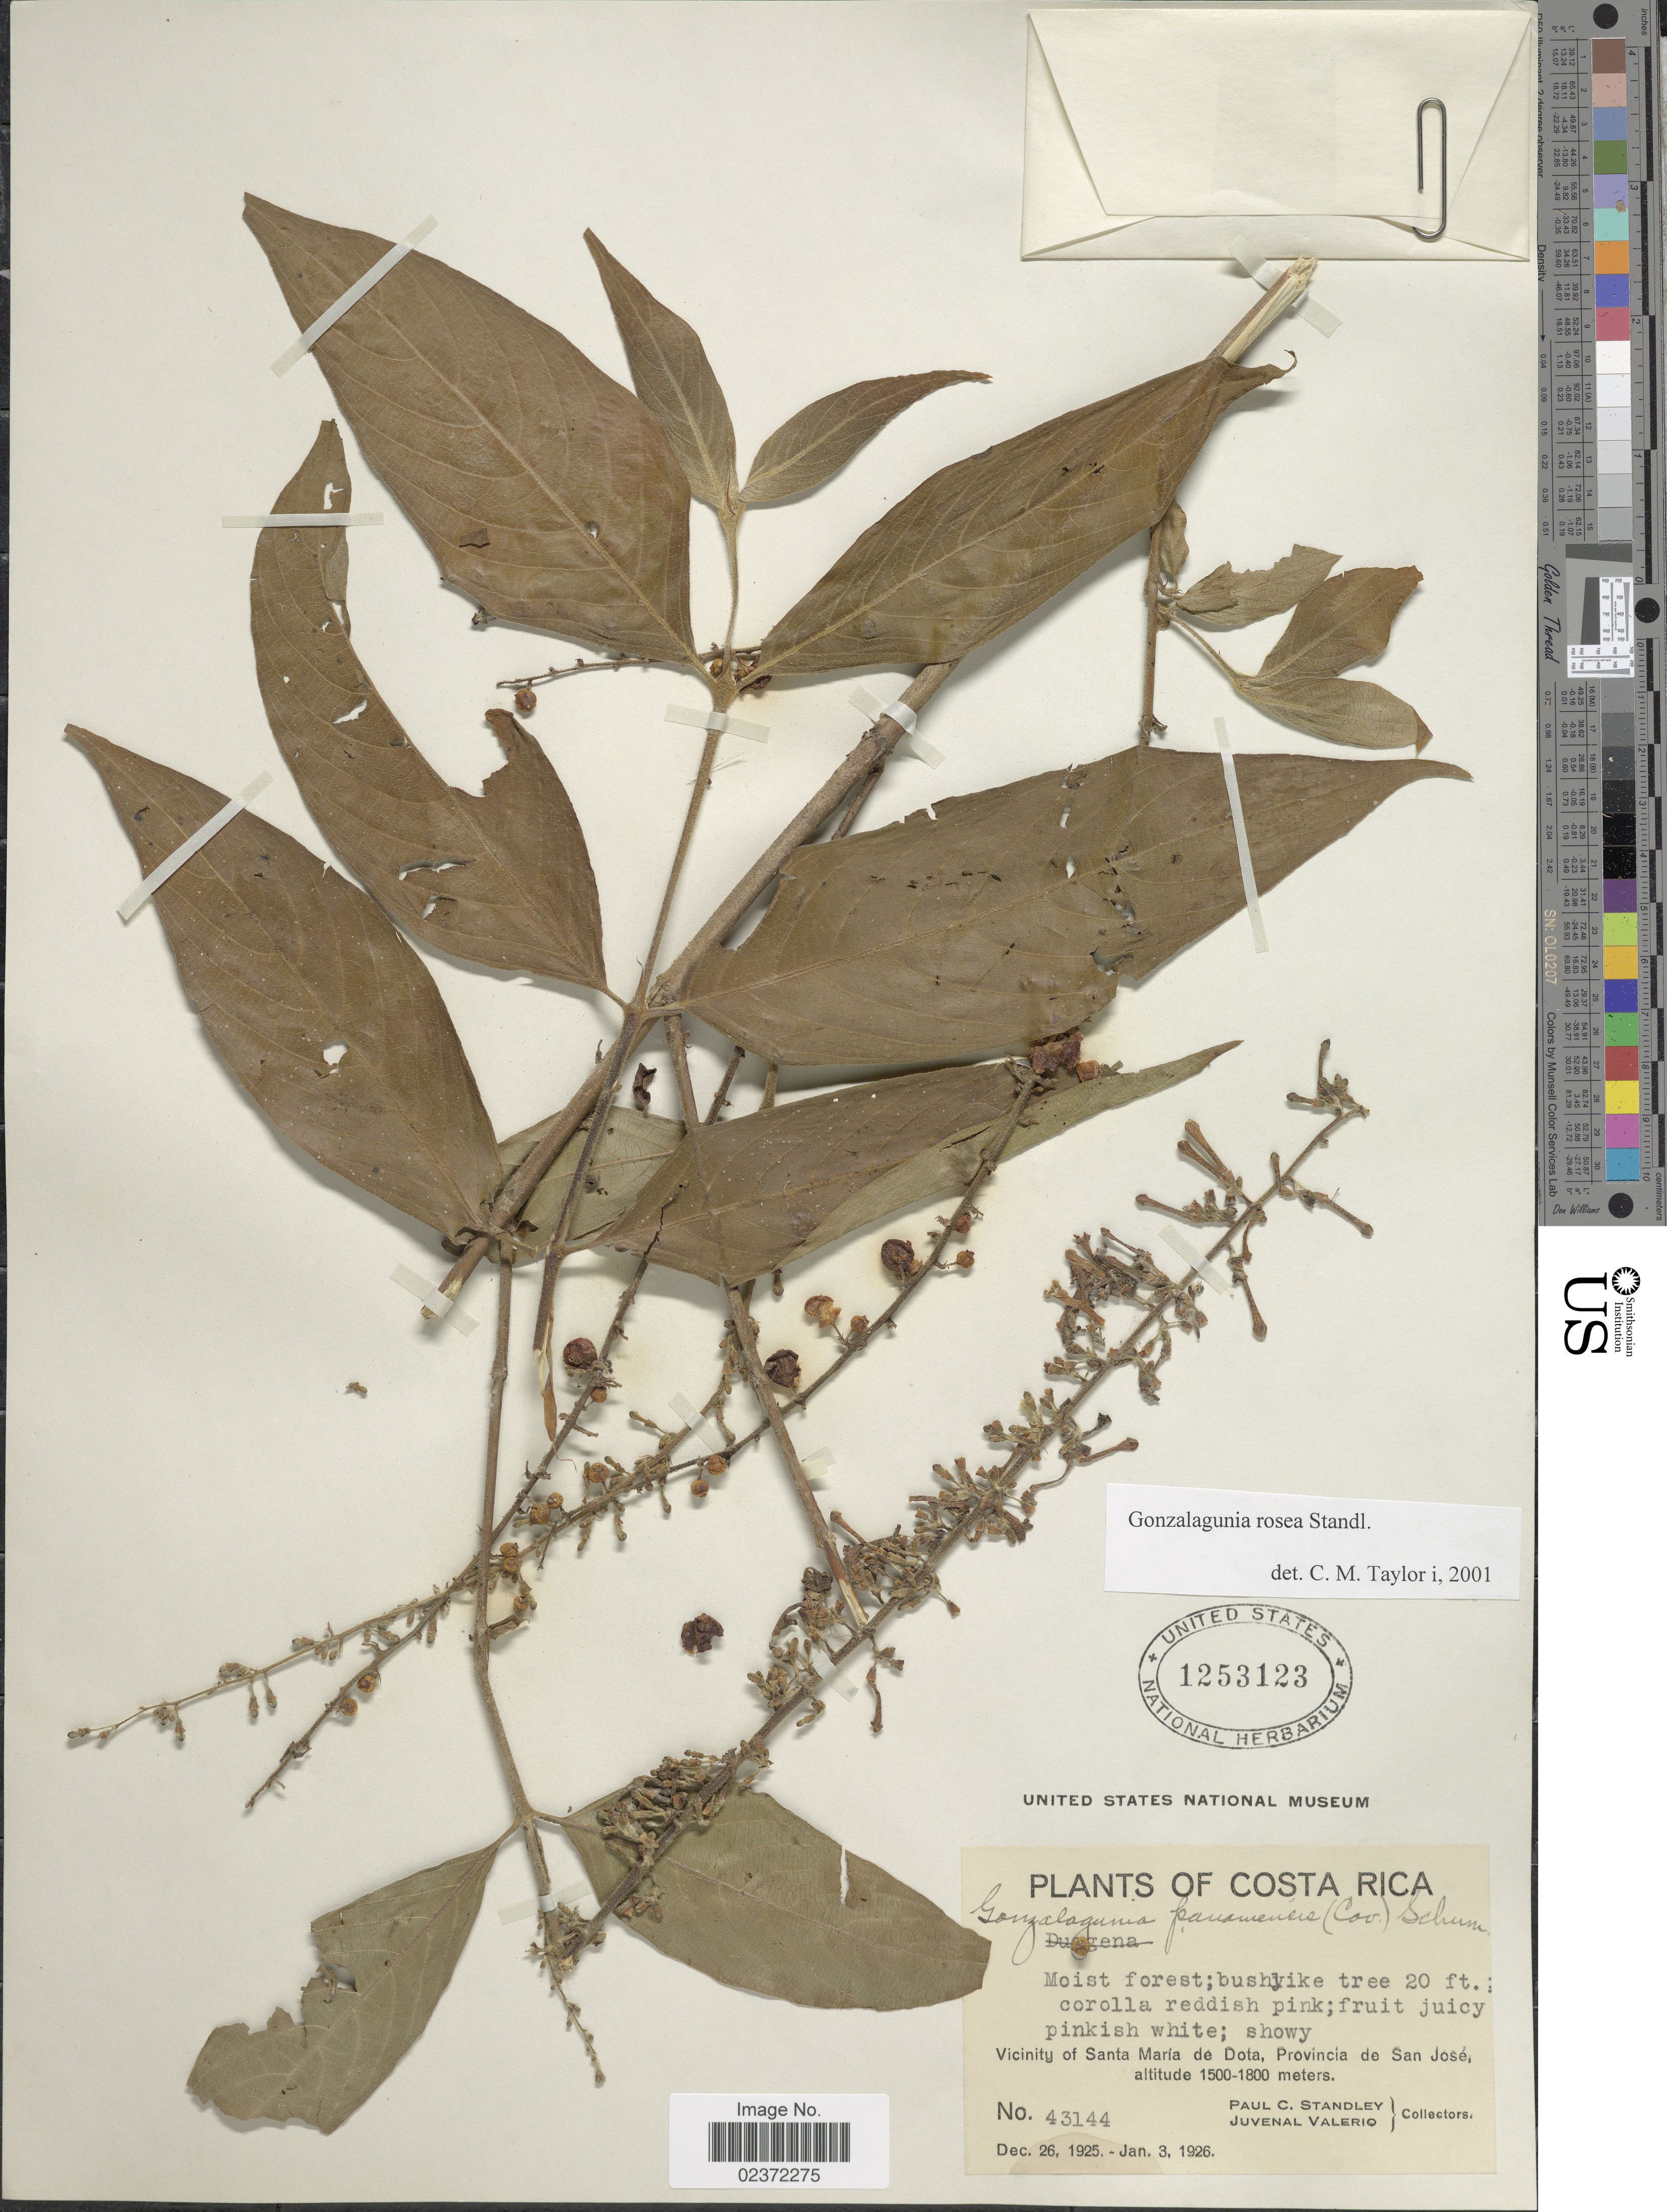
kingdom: Plantae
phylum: Tracheophyta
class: Magnoliopsida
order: Gentianales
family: Rubiaceae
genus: Gonzalagunia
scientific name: Gonzalagunia rosea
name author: Standl.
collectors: P. C. Standley & J. Valerio R.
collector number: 43144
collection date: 1925-12-26/1926-01-03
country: Costa Rica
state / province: San José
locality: Vicinity of Santa Maria de Dota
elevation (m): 1500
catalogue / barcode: US 1253123